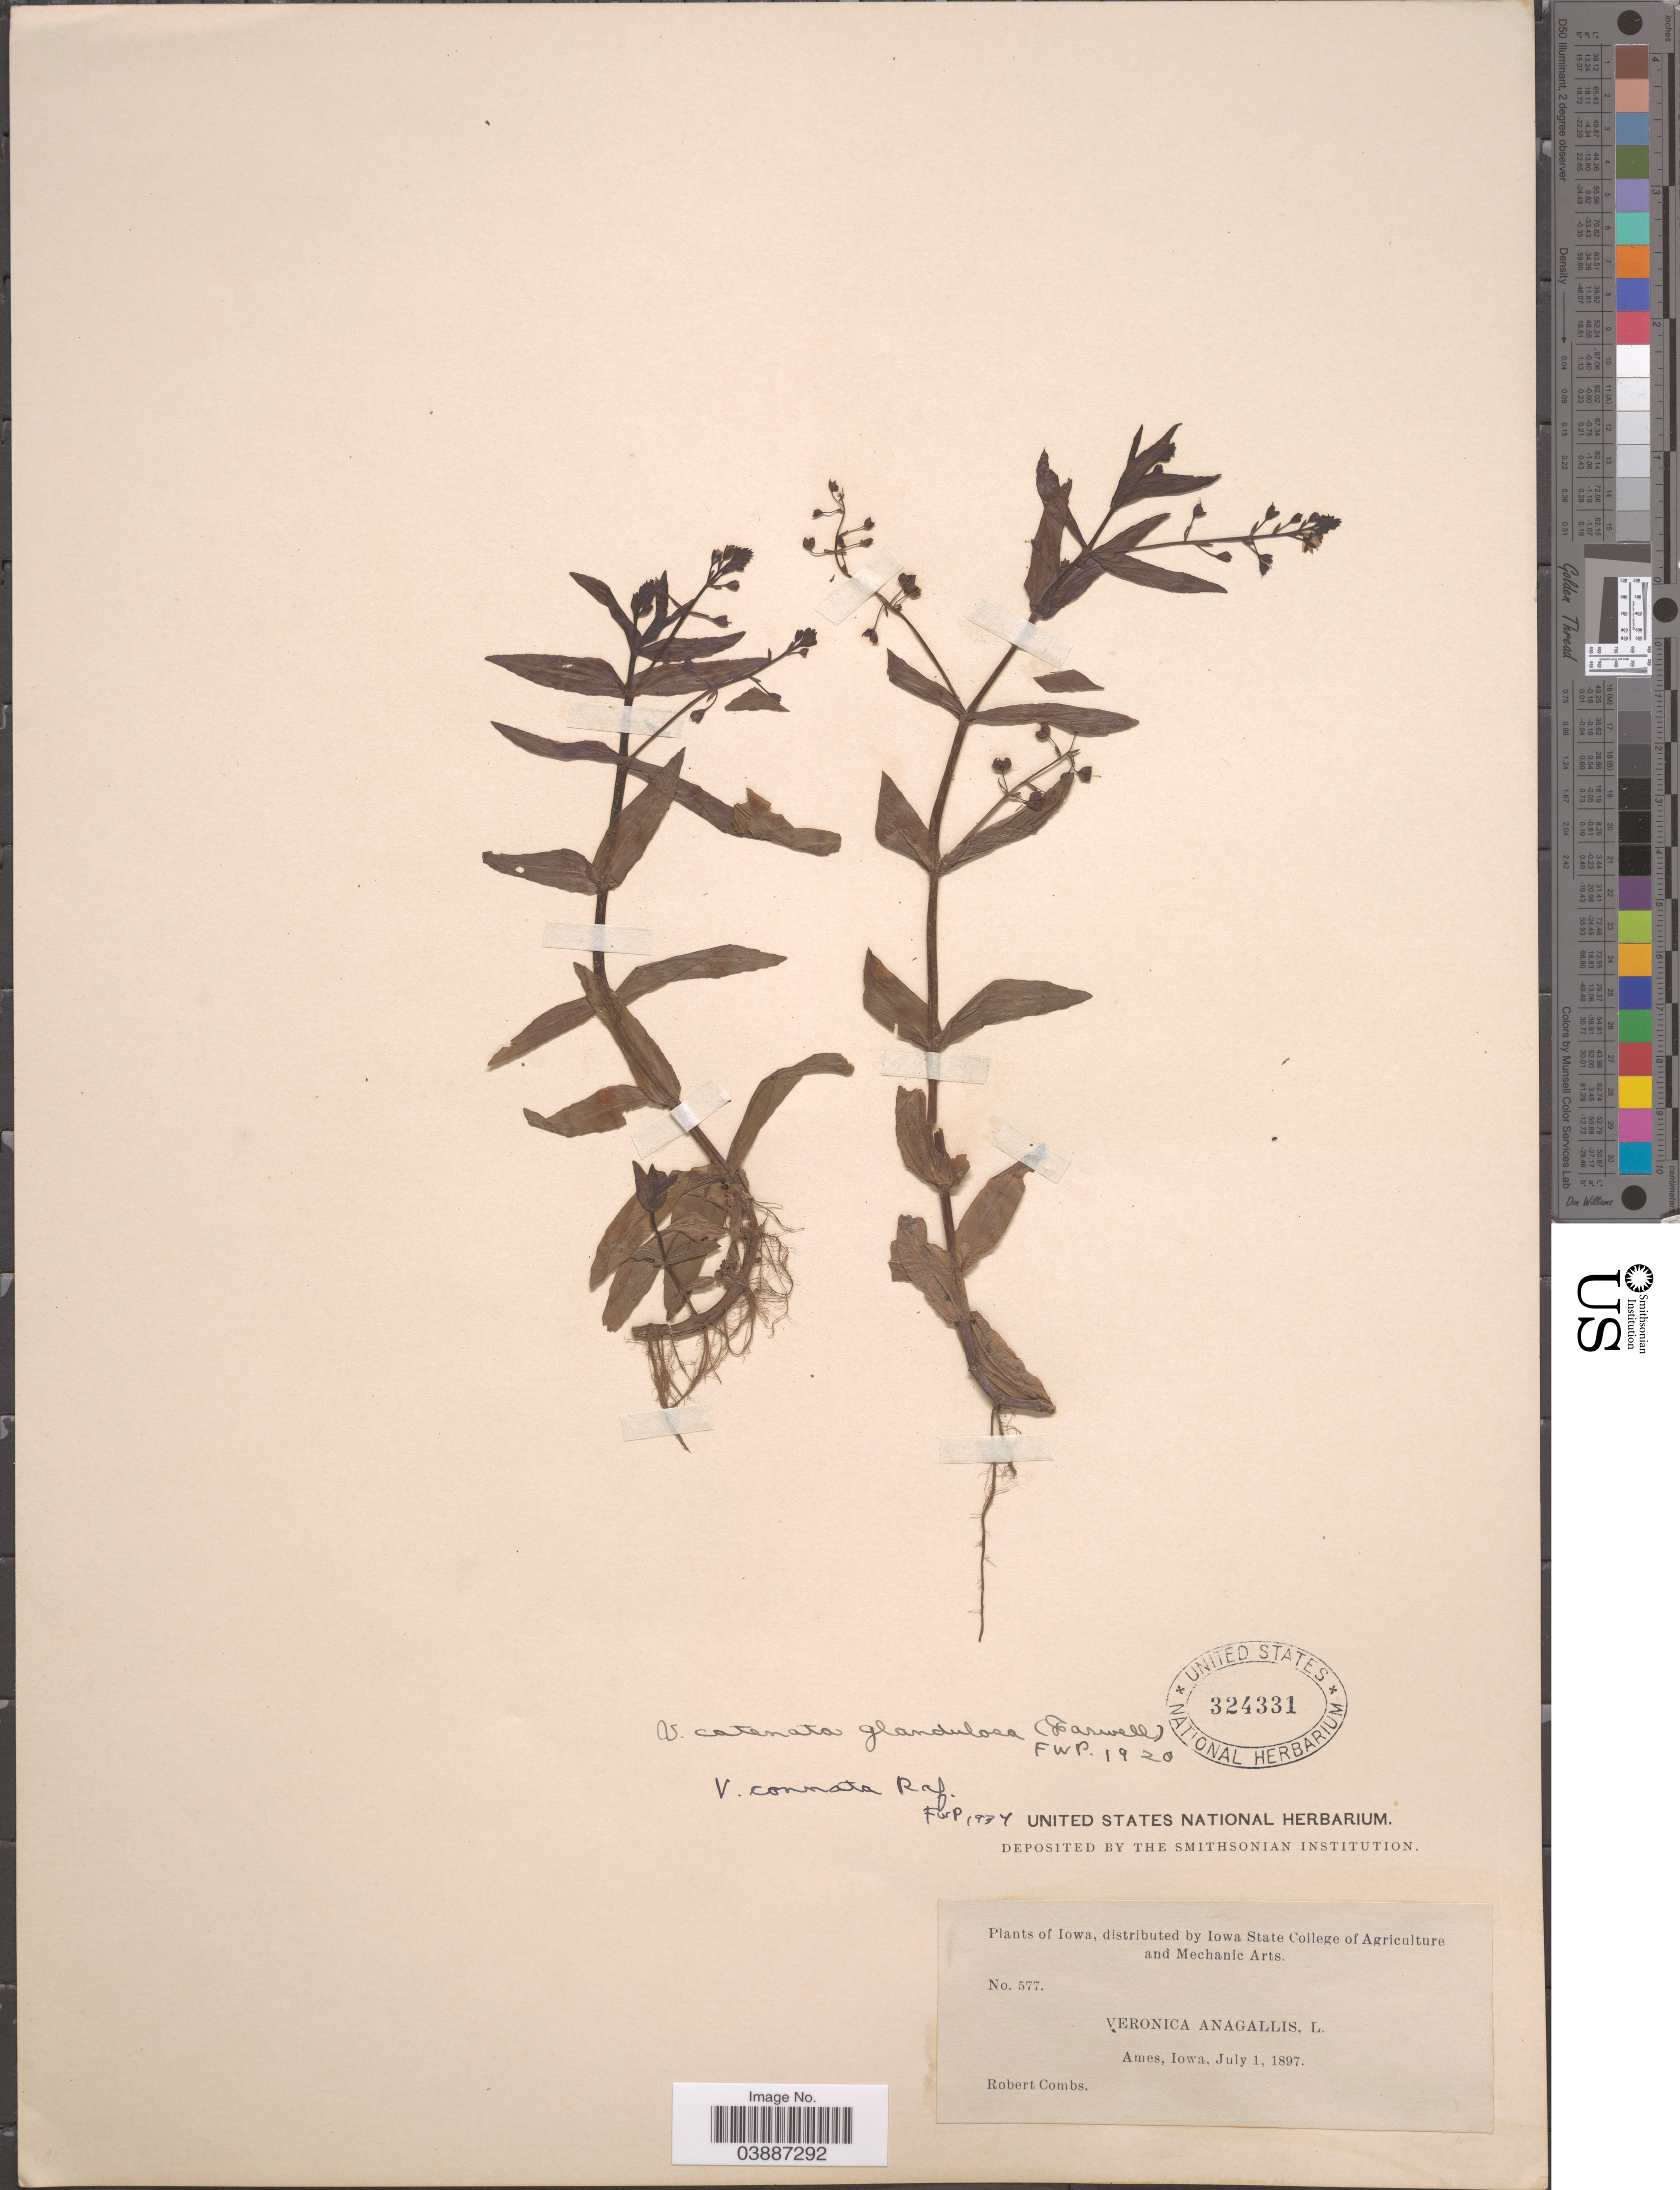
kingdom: Plantae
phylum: Tracheophyta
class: Magnoliopsida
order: Lamiales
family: Plantaginaceae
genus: Veronica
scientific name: Veronica connata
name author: Raf.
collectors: R. Combs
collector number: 577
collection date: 1897-07-01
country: United States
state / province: Iowa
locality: Ames.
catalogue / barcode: US 324331